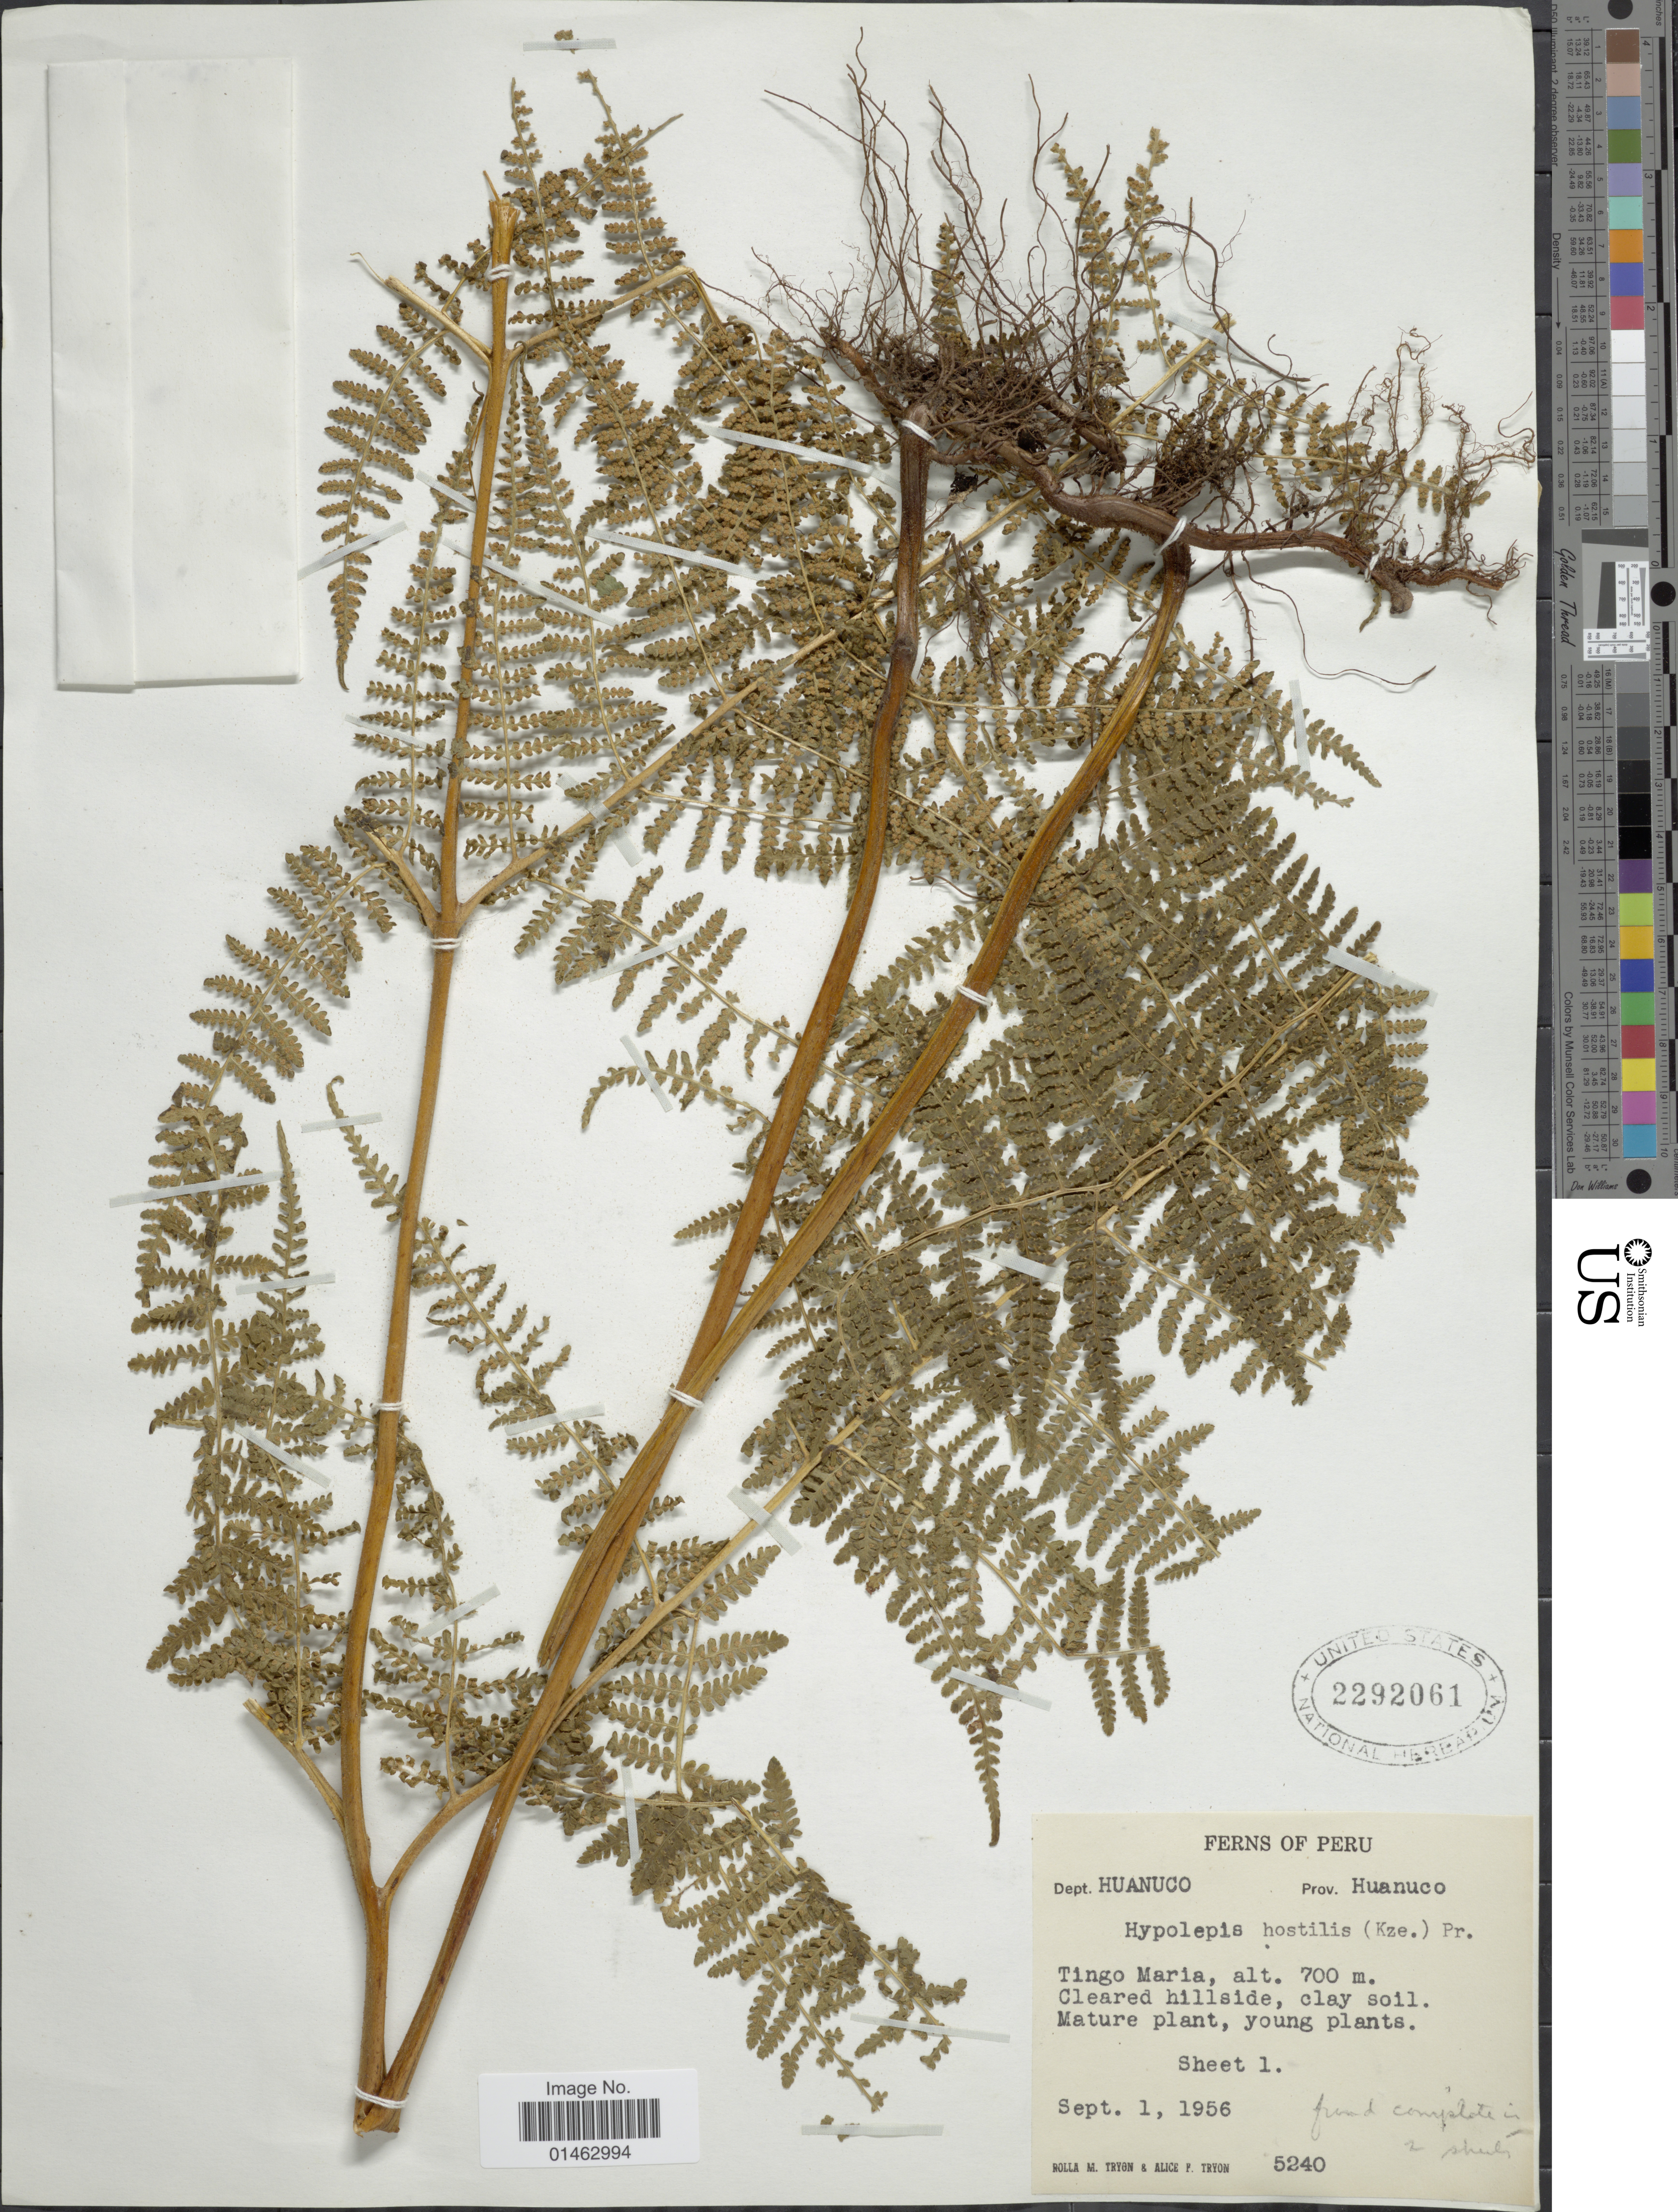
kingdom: Plantae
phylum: Tracheophyta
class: Polypodiopsida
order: Polypodiales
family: Dennstaedtiaceae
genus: Hypolepis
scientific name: Hypolepis hostilis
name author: (Kunze) C. Presl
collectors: R. M. Tryon & A. F. Tryon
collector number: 5240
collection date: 1956-09-01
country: Peru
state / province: Huánuco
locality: Dept. Huanuco, Tingo Maria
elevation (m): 700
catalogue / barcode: US 2292061